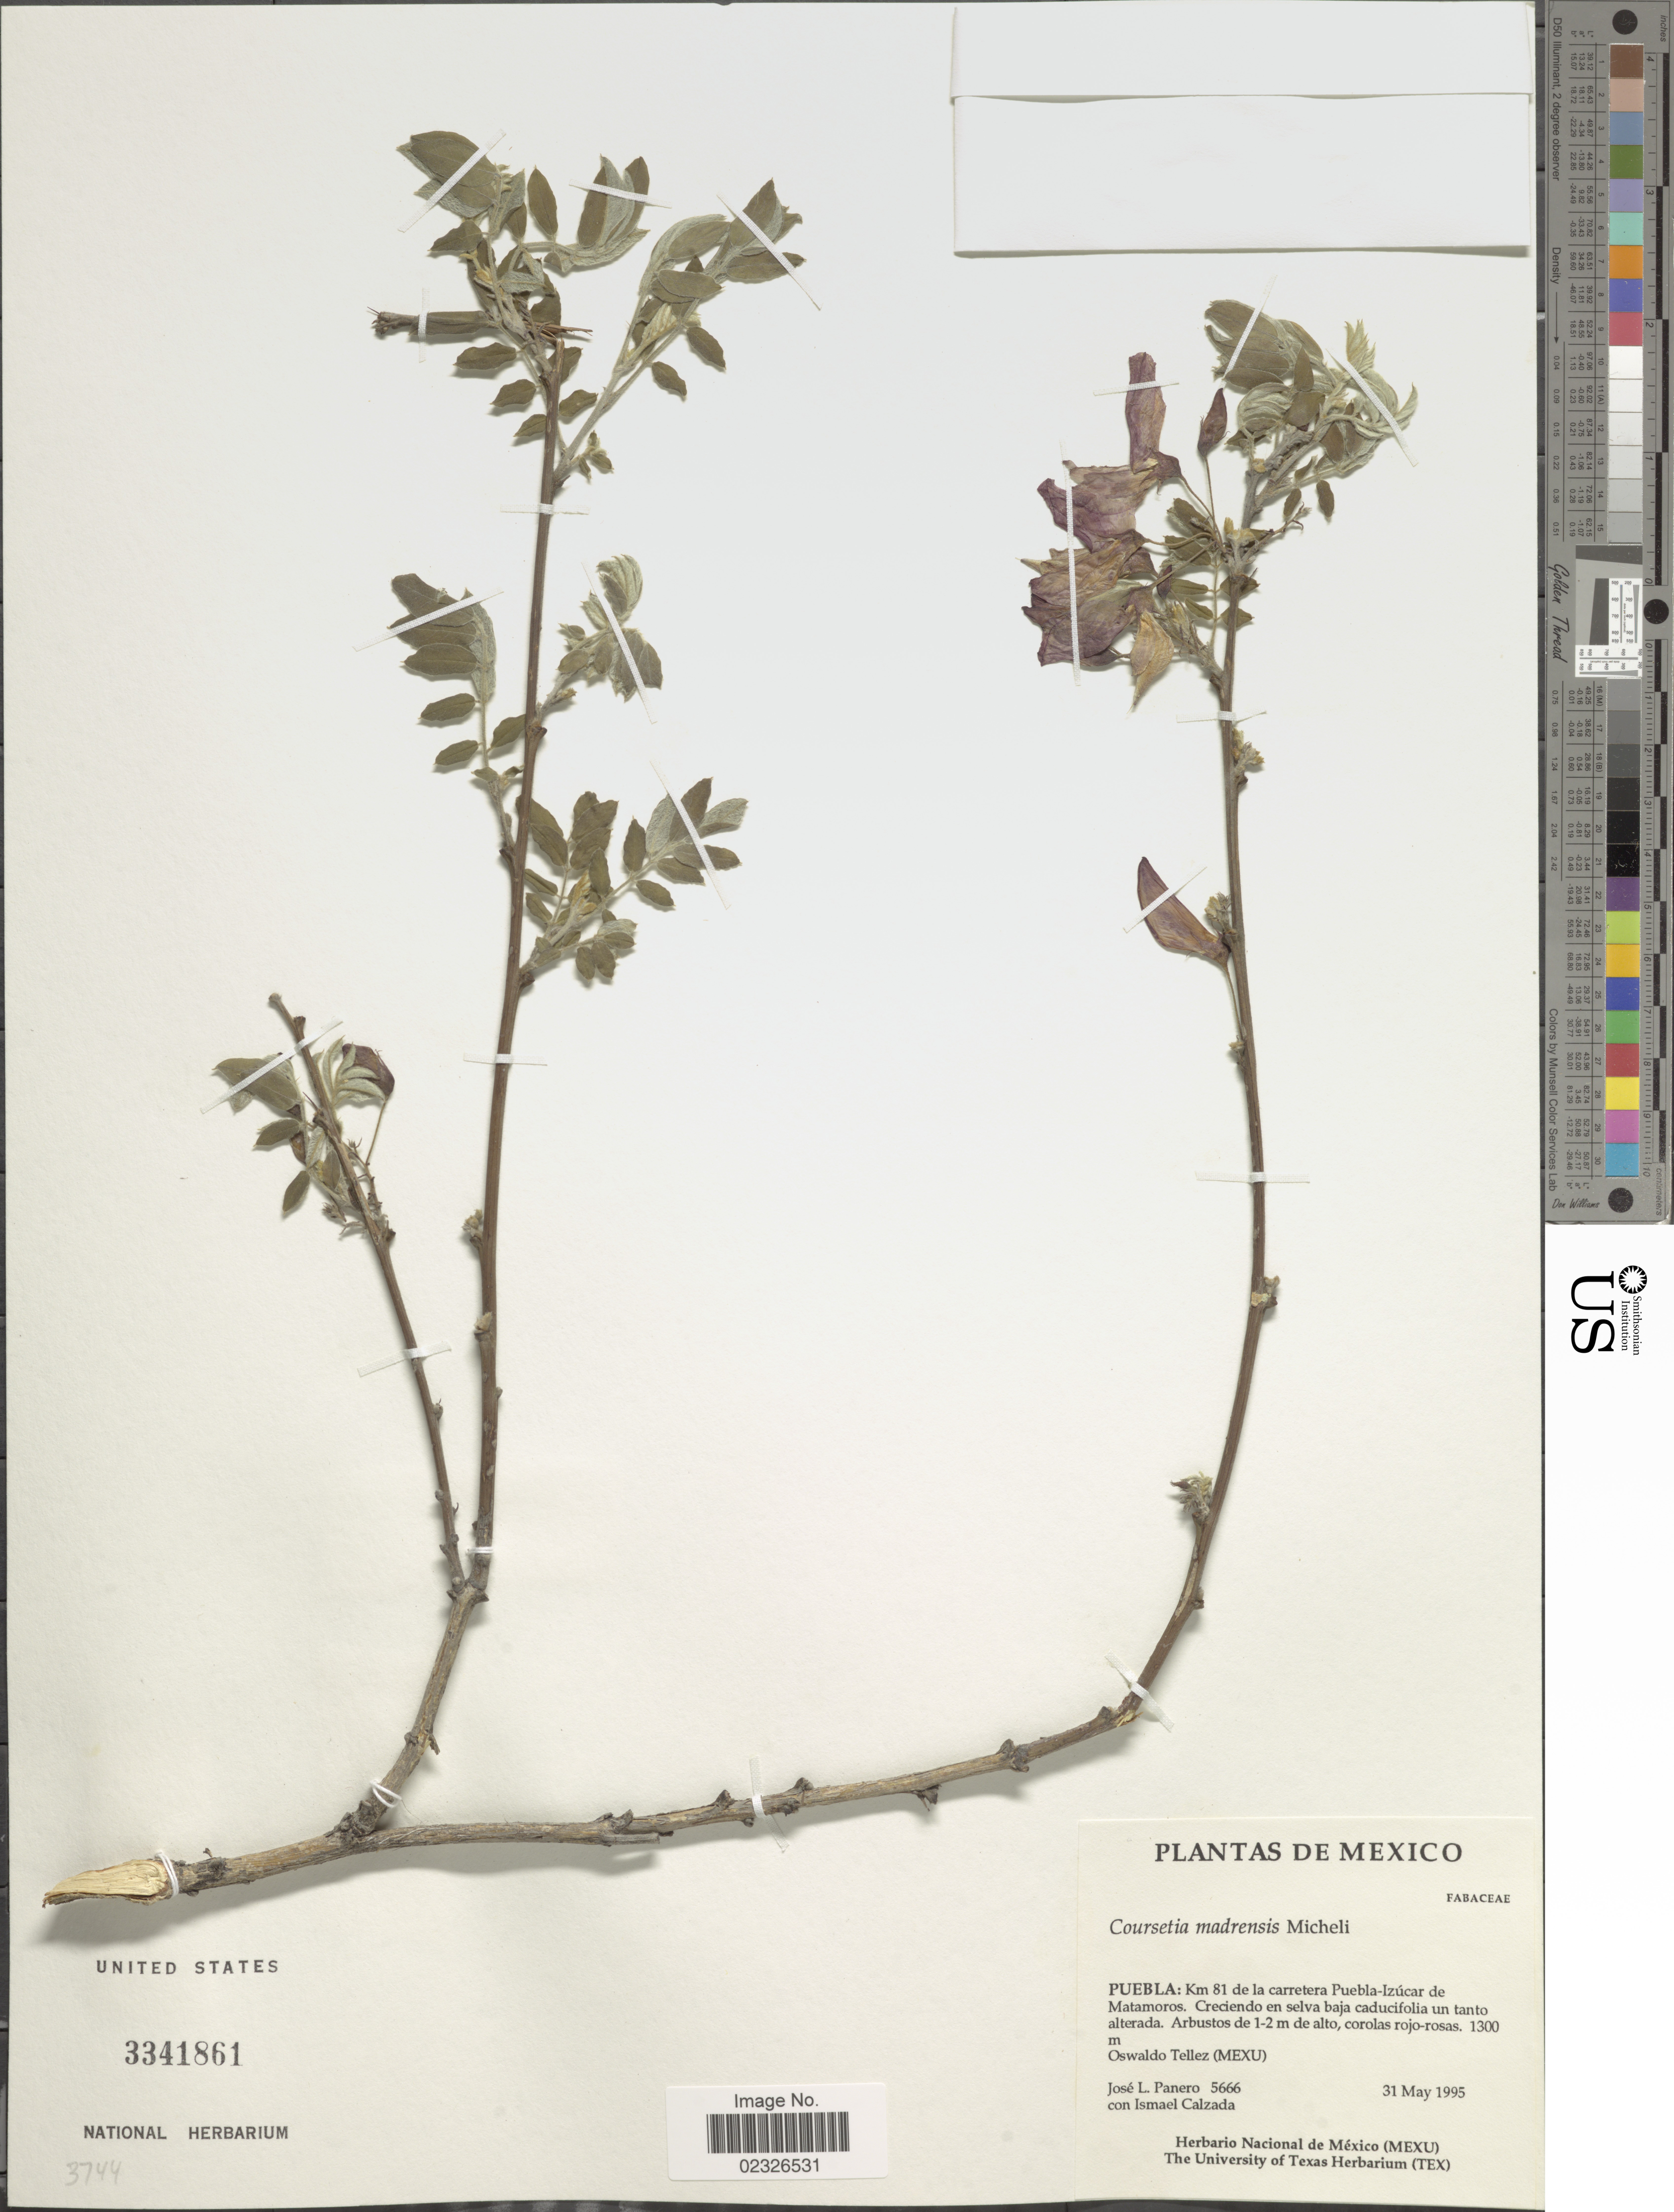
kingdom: Plantae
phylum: Tracheophyta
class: Magnoliopsida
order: Fabales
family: Fabaceae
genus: Coursetia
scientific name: Coursetia madrensis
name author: Micheli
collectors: J. L. Panero & I. Calzada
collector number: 5666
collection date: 1995-05-31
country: Mexico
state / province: Puebla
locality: Km 81 de la carretera Puebla- Izucar de Matamoros.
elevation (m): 1300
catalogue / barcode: US 3341861